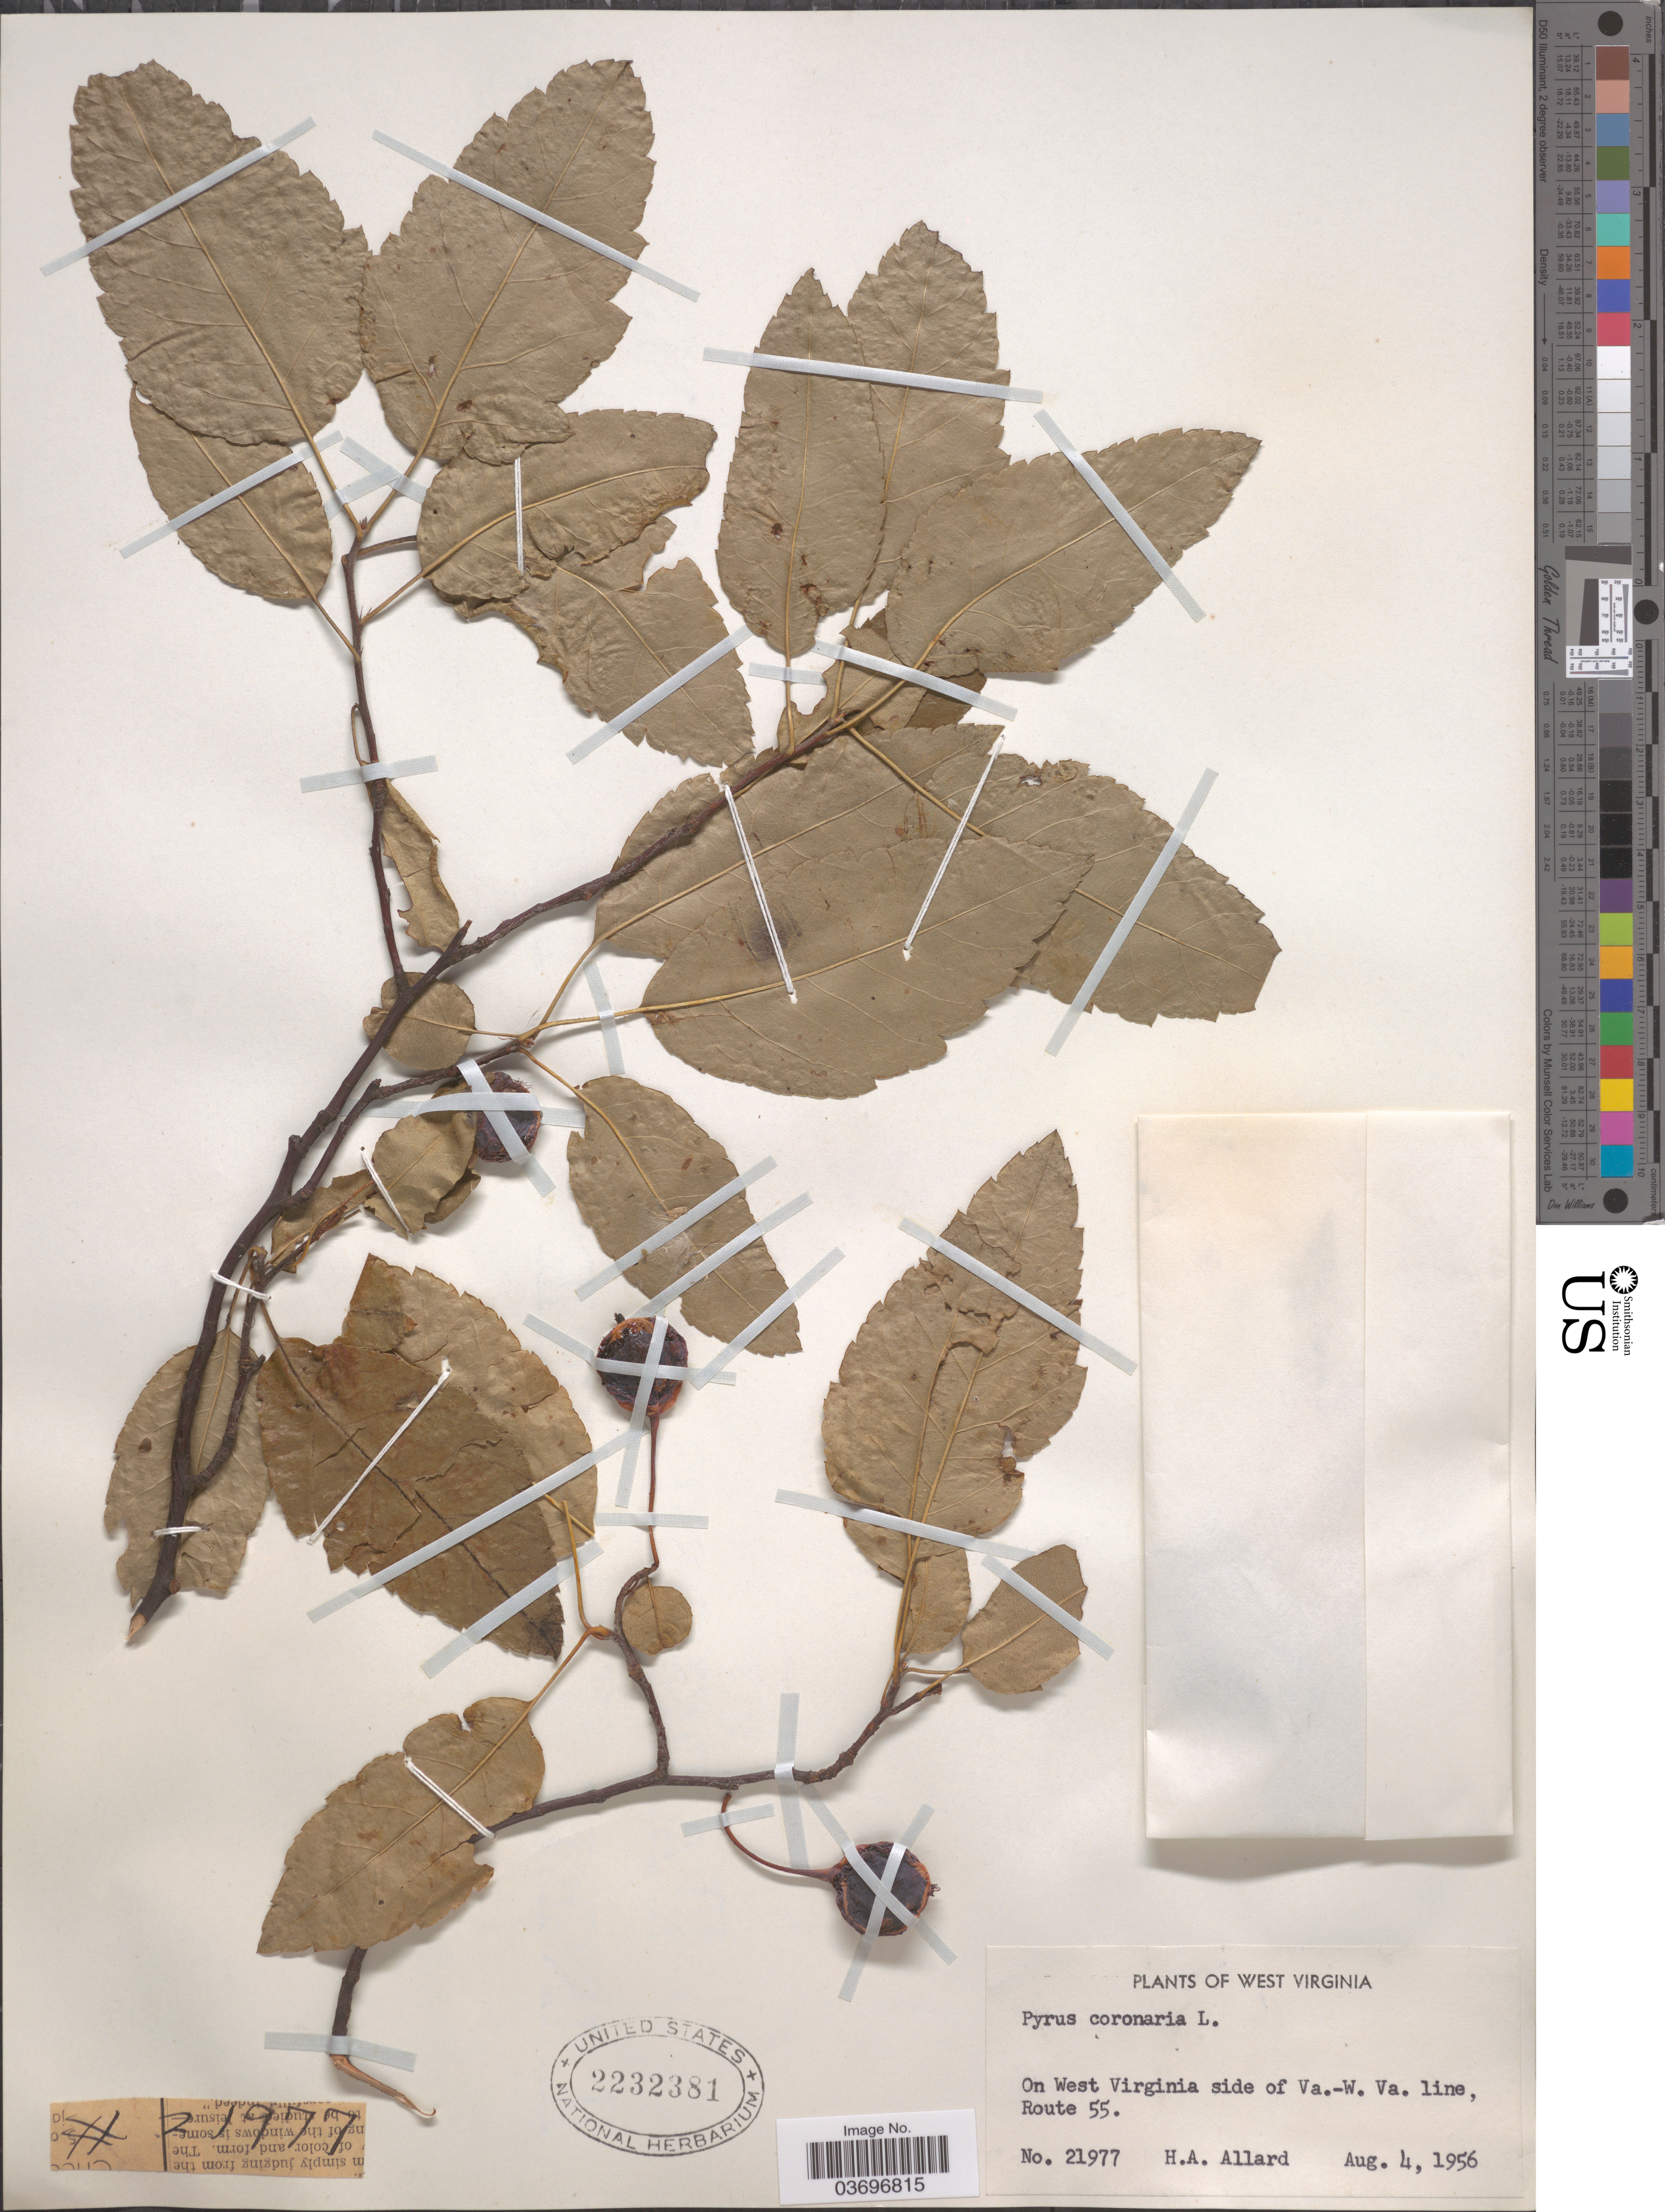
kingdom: Plantae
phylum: Tracheophyta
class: Magnoliopsida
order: Rosales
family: Rosaceae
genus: Malus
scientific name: Malus coronaria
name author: (L.) Mill.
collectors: H. A. Allard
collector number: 21977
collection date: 1956-08-04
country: United States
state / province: West Virginia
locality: On West Virginia side of Va. - W. Va. line. Route 55.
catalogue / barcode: US 2232381